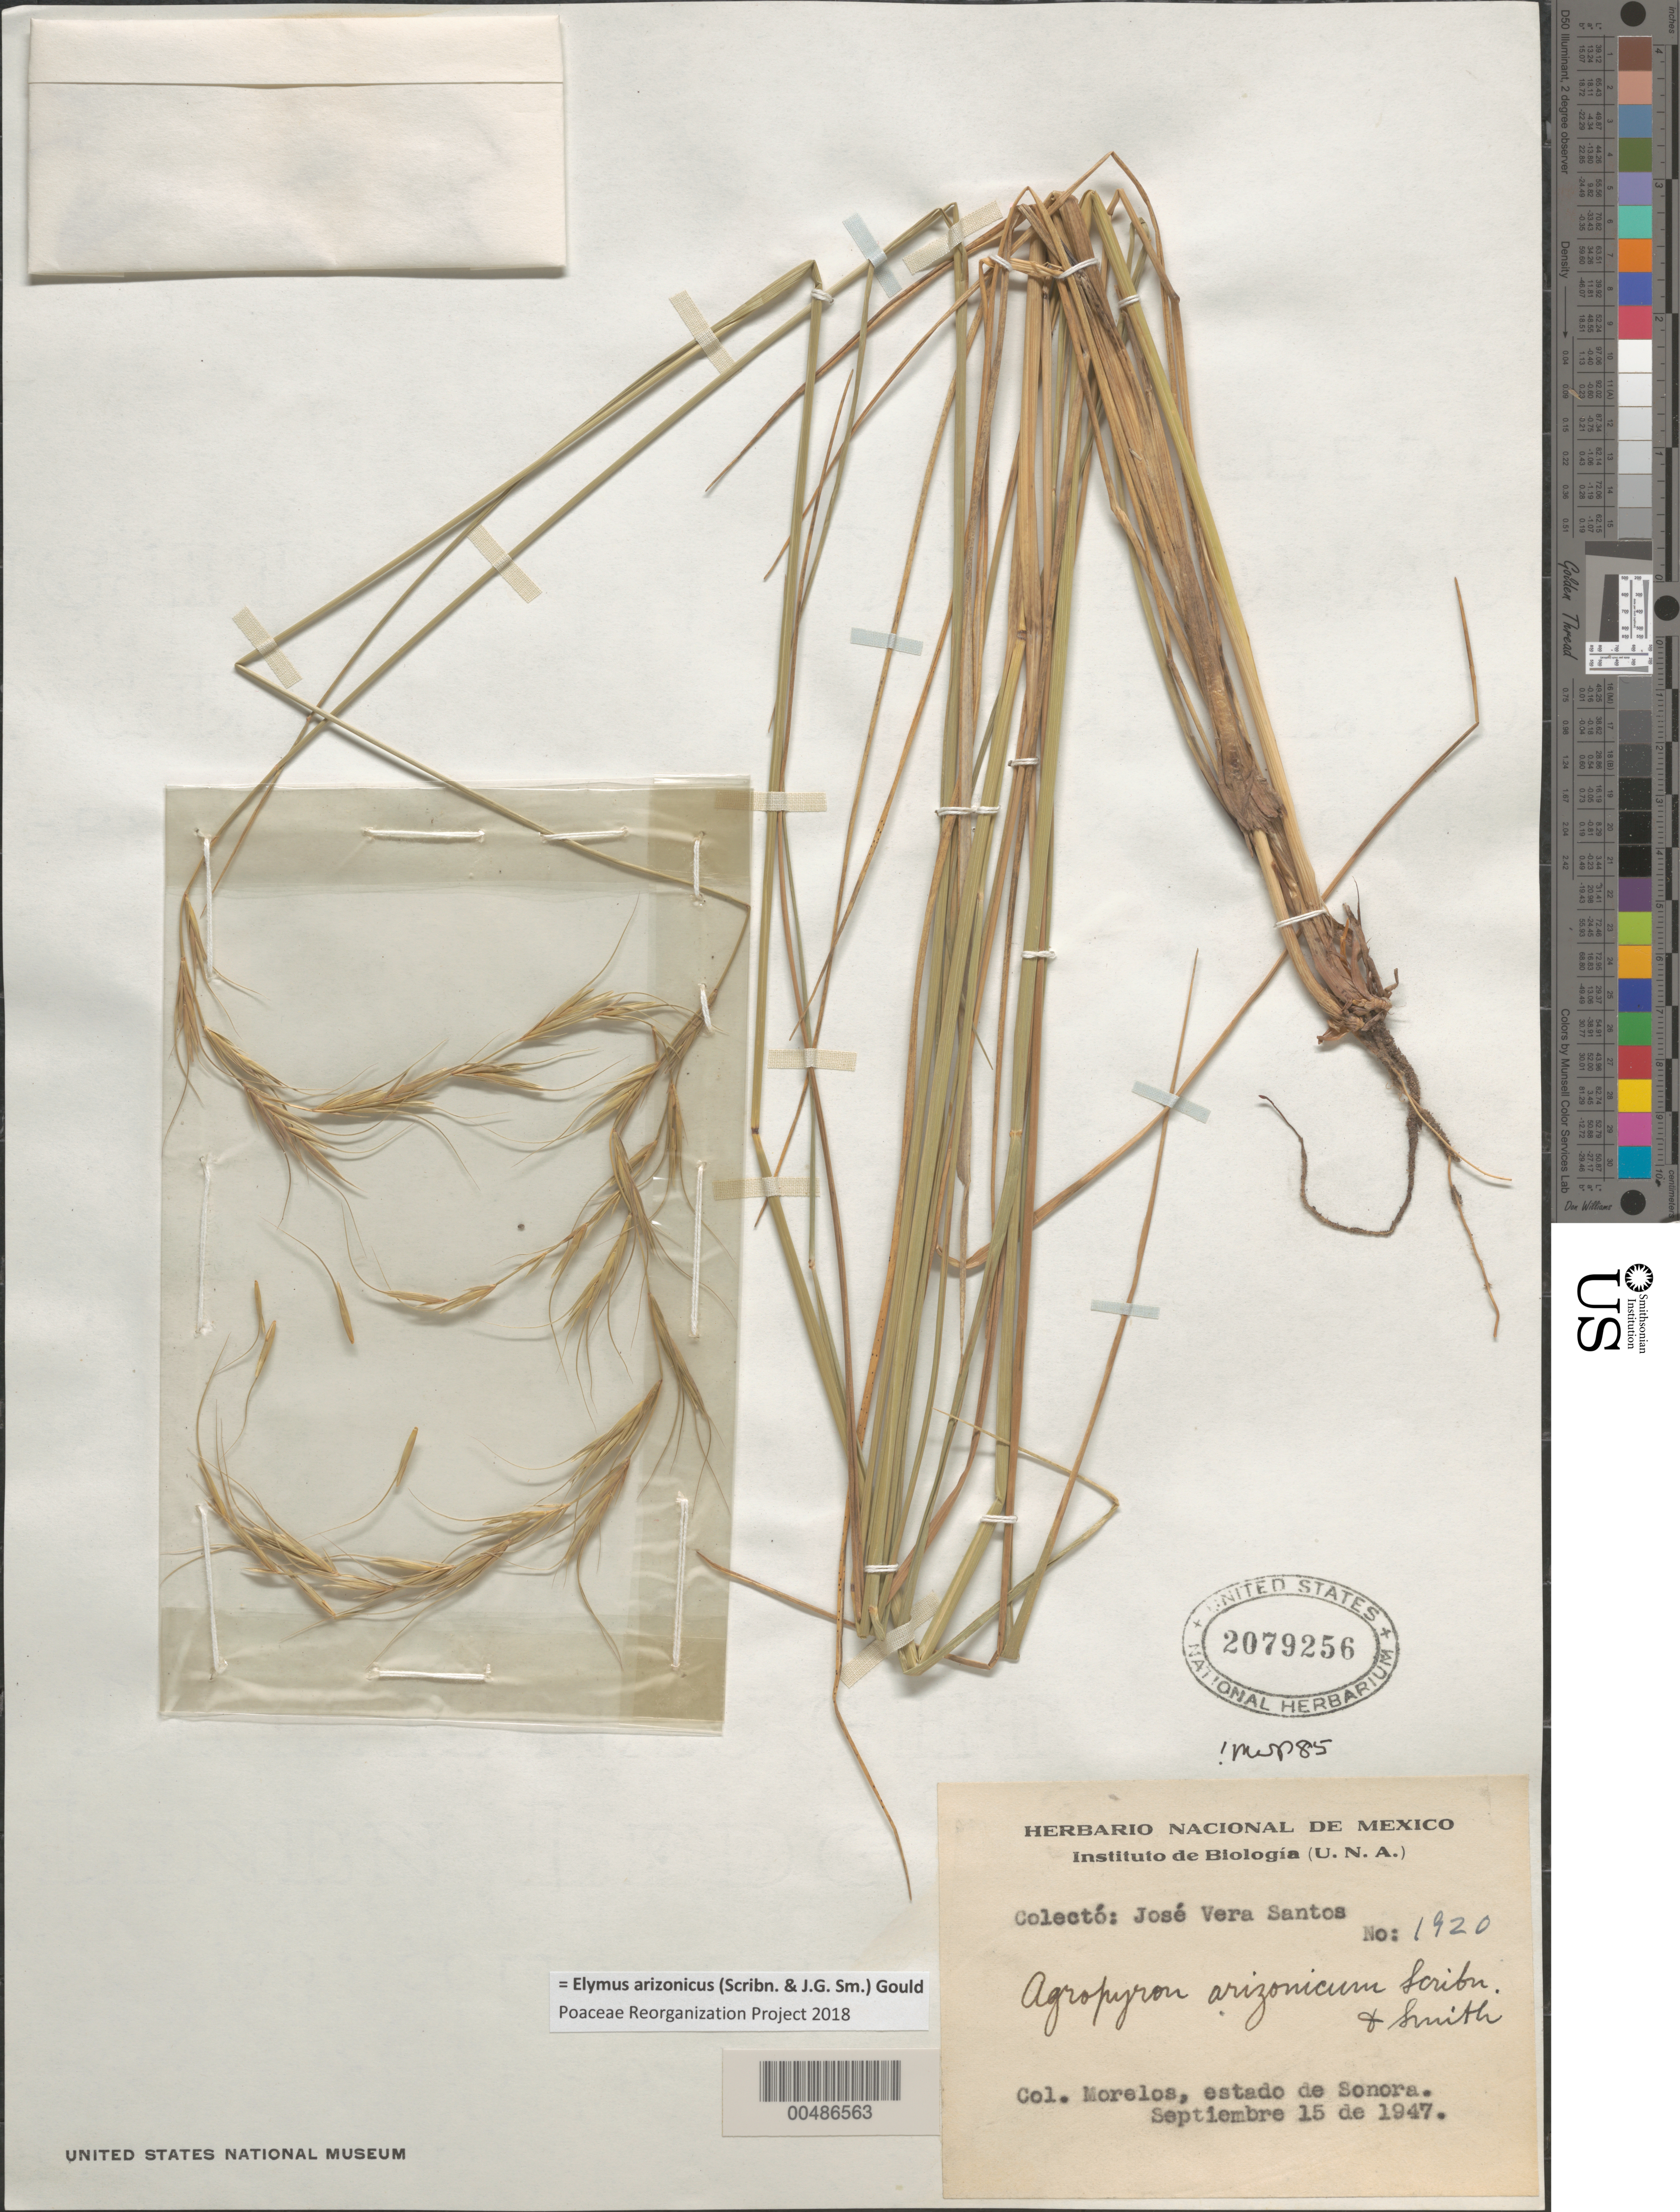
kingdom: Plantae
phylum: Tracheophyta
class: Liliopsida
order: Poales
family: Poaceae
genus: Elymus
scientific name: Elymus arizonicus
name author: (Scribn. & J.G. Sm.) Gould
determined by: Poaceae Reorganization Project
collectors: J. V. Santos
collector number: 1920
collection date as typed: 15 Sep 1947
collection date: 1947-09-15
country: Mexico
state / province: Sonora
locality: Colonia Morelos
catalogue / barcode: US 2079256